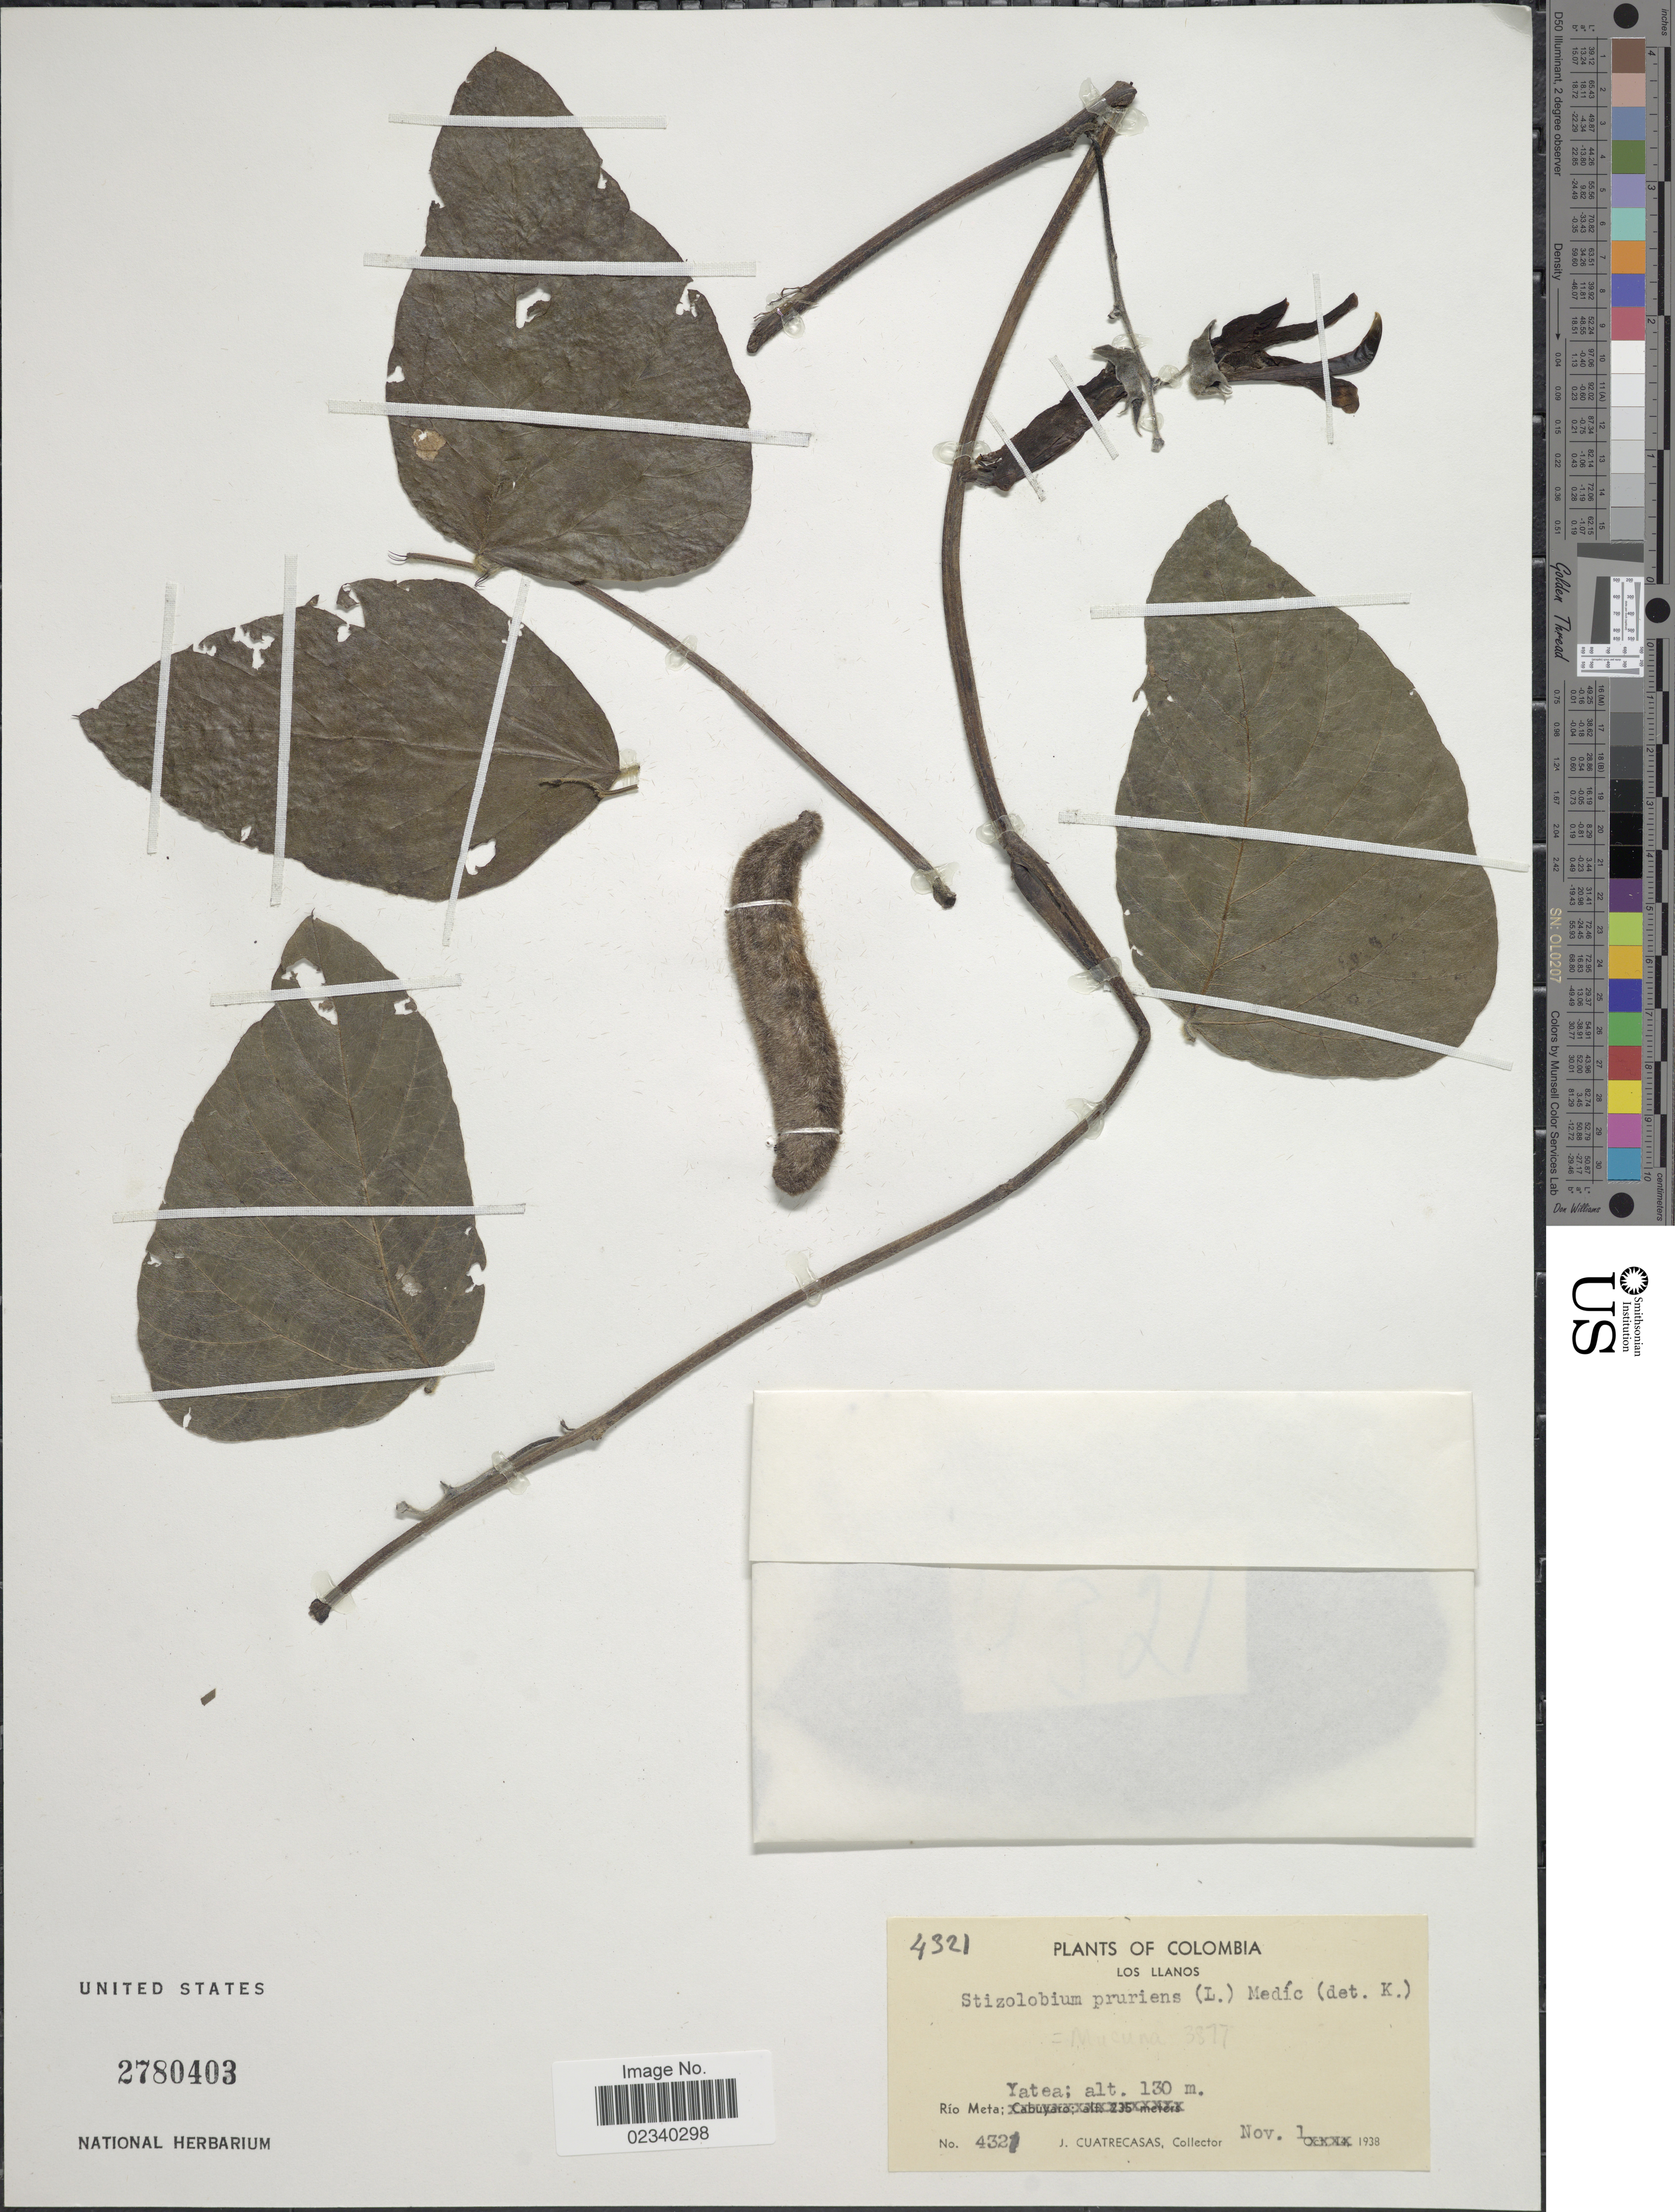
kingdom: Plantae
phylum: Tracheophyta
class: Magnoliopsida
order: Fabales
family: Fabaceae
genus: Mucuna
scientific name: Mucuna pruriens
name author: (L.) DC.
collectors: J. Cuatrecasas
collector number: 4321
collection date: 1938-11-01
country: Colombia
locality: Los Llanos. Rio Meta; Yatea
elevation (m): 130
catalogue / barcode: US 2780403